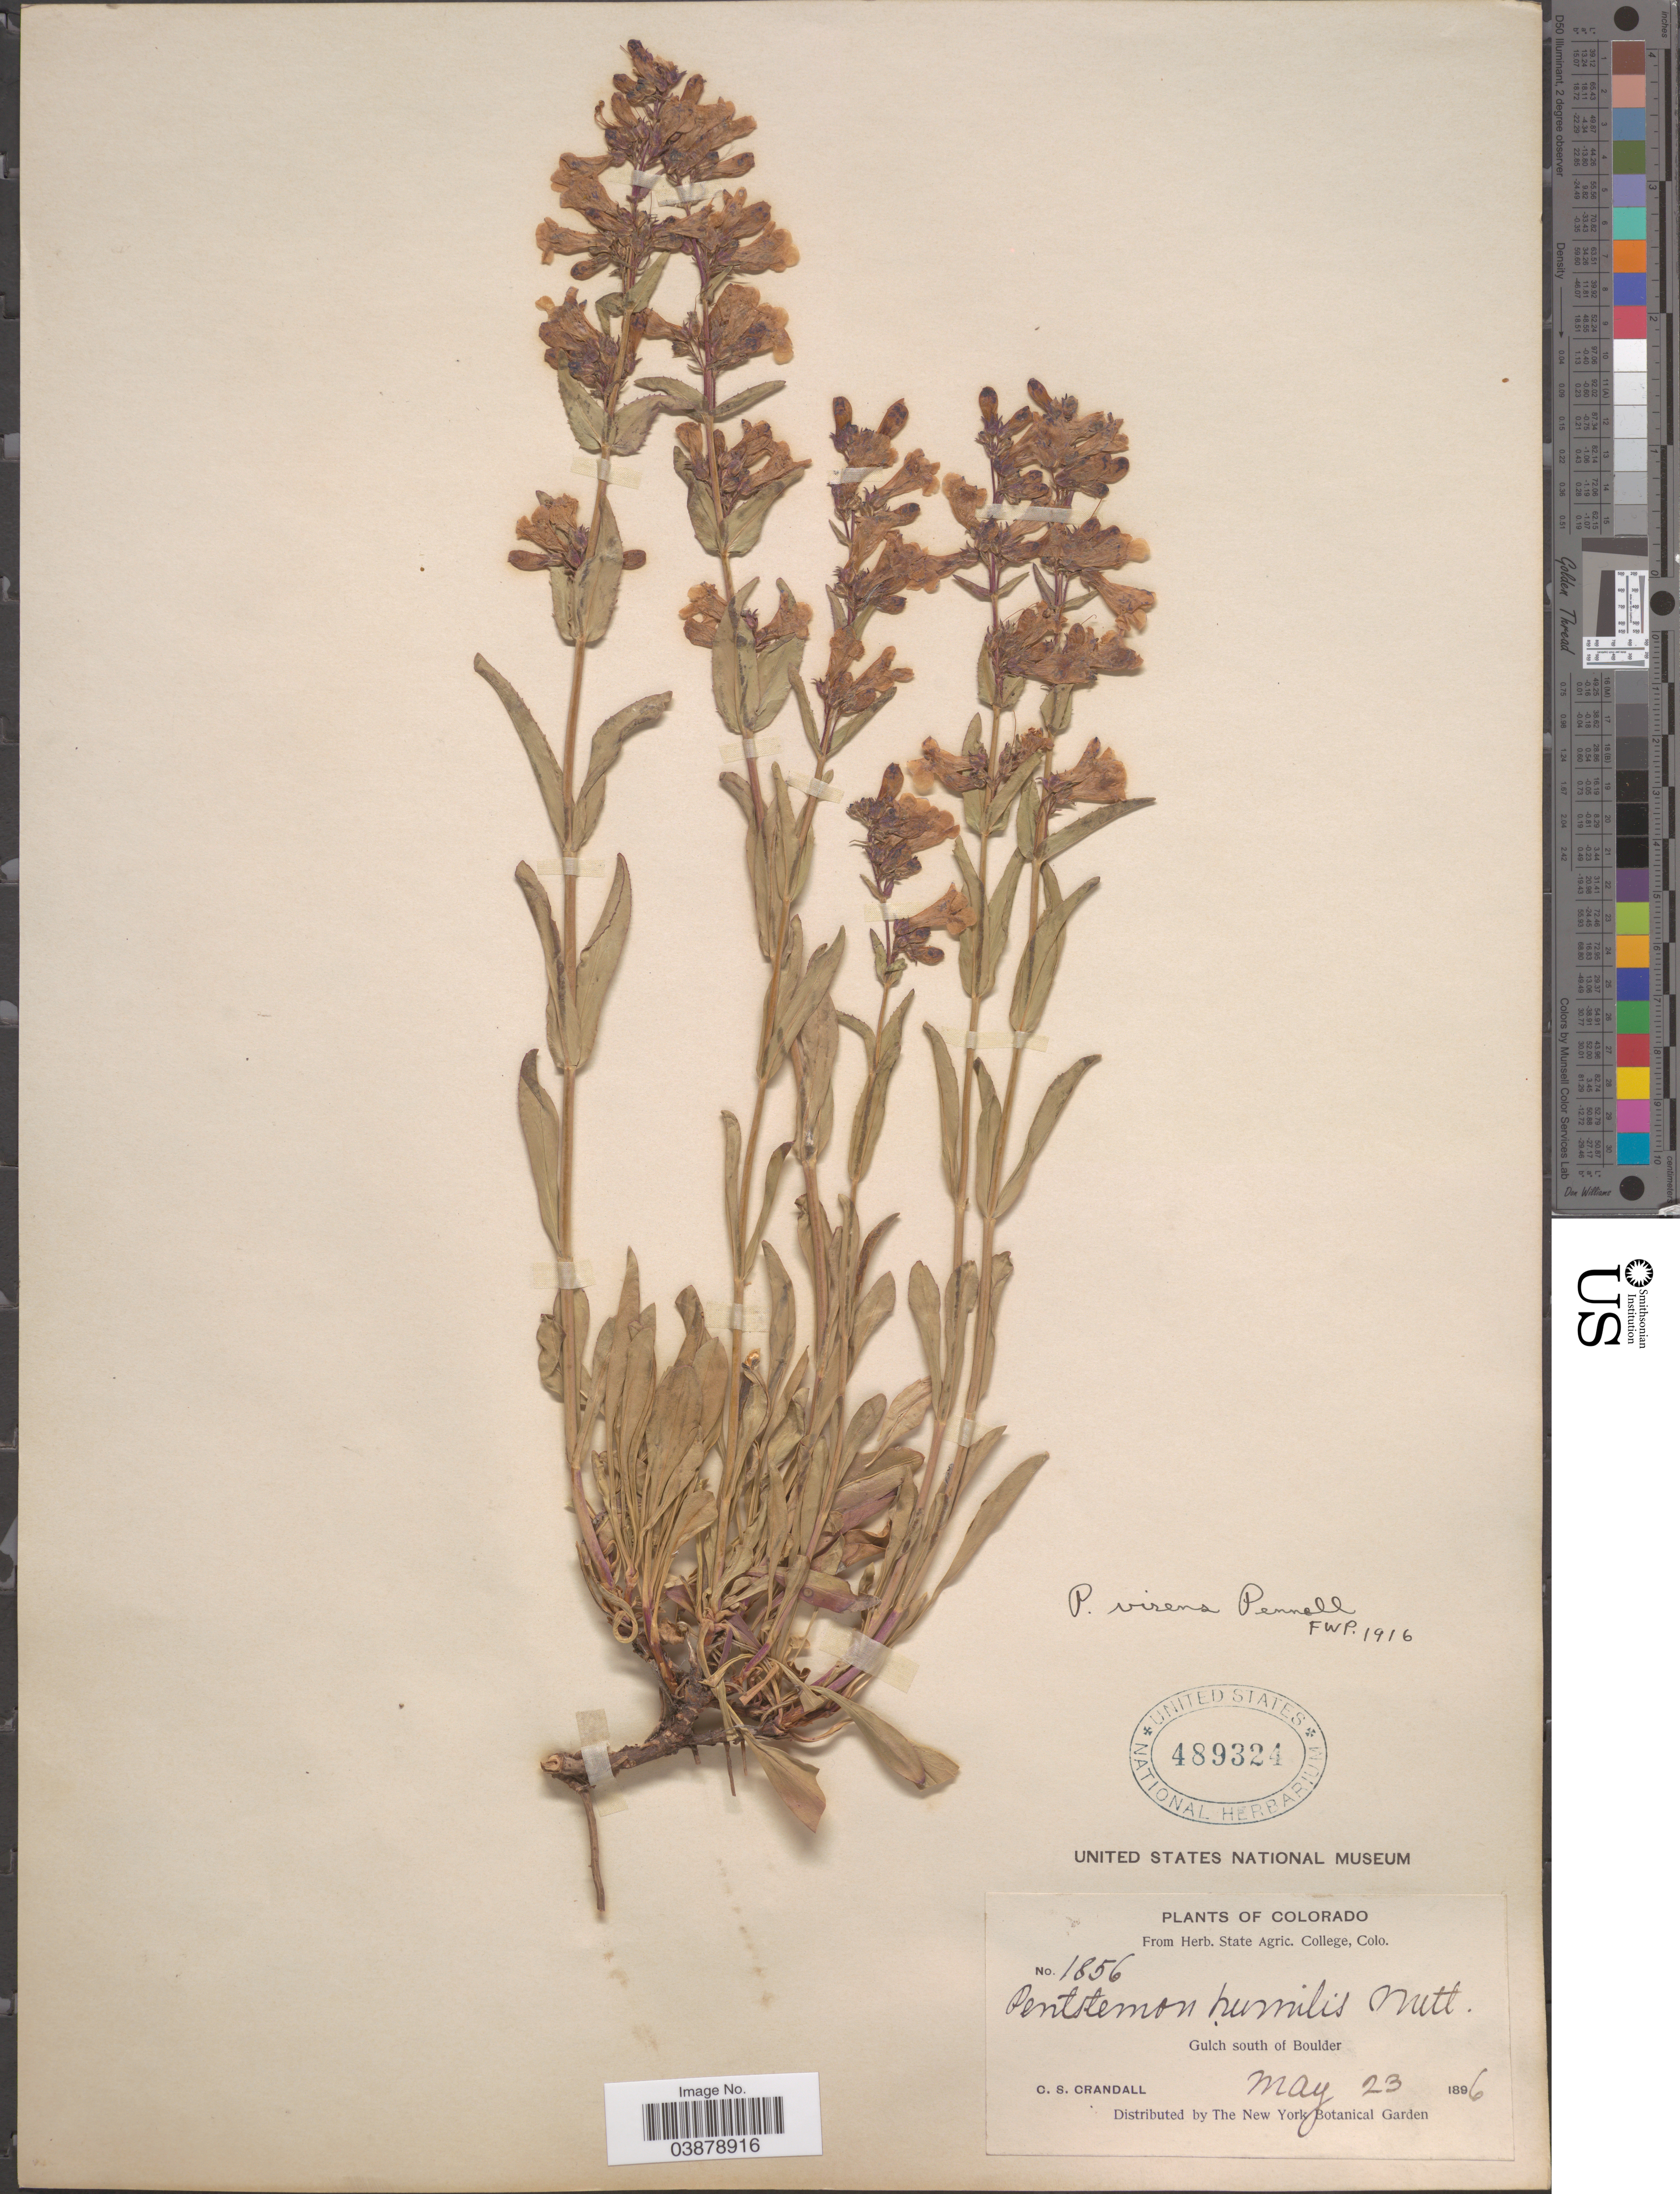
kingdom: Plantae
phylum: Tracheophyta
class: Magnoliopsida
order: Lamiales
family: Plantaginaceae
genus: Penstemon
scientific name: Penstemon virens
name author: Pennell ex Rydb.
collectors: C. Crandall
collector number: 1856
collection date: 1896-05-23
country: United States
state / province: Colorado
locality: Gulch south of Boulder.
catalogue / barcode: US 489324